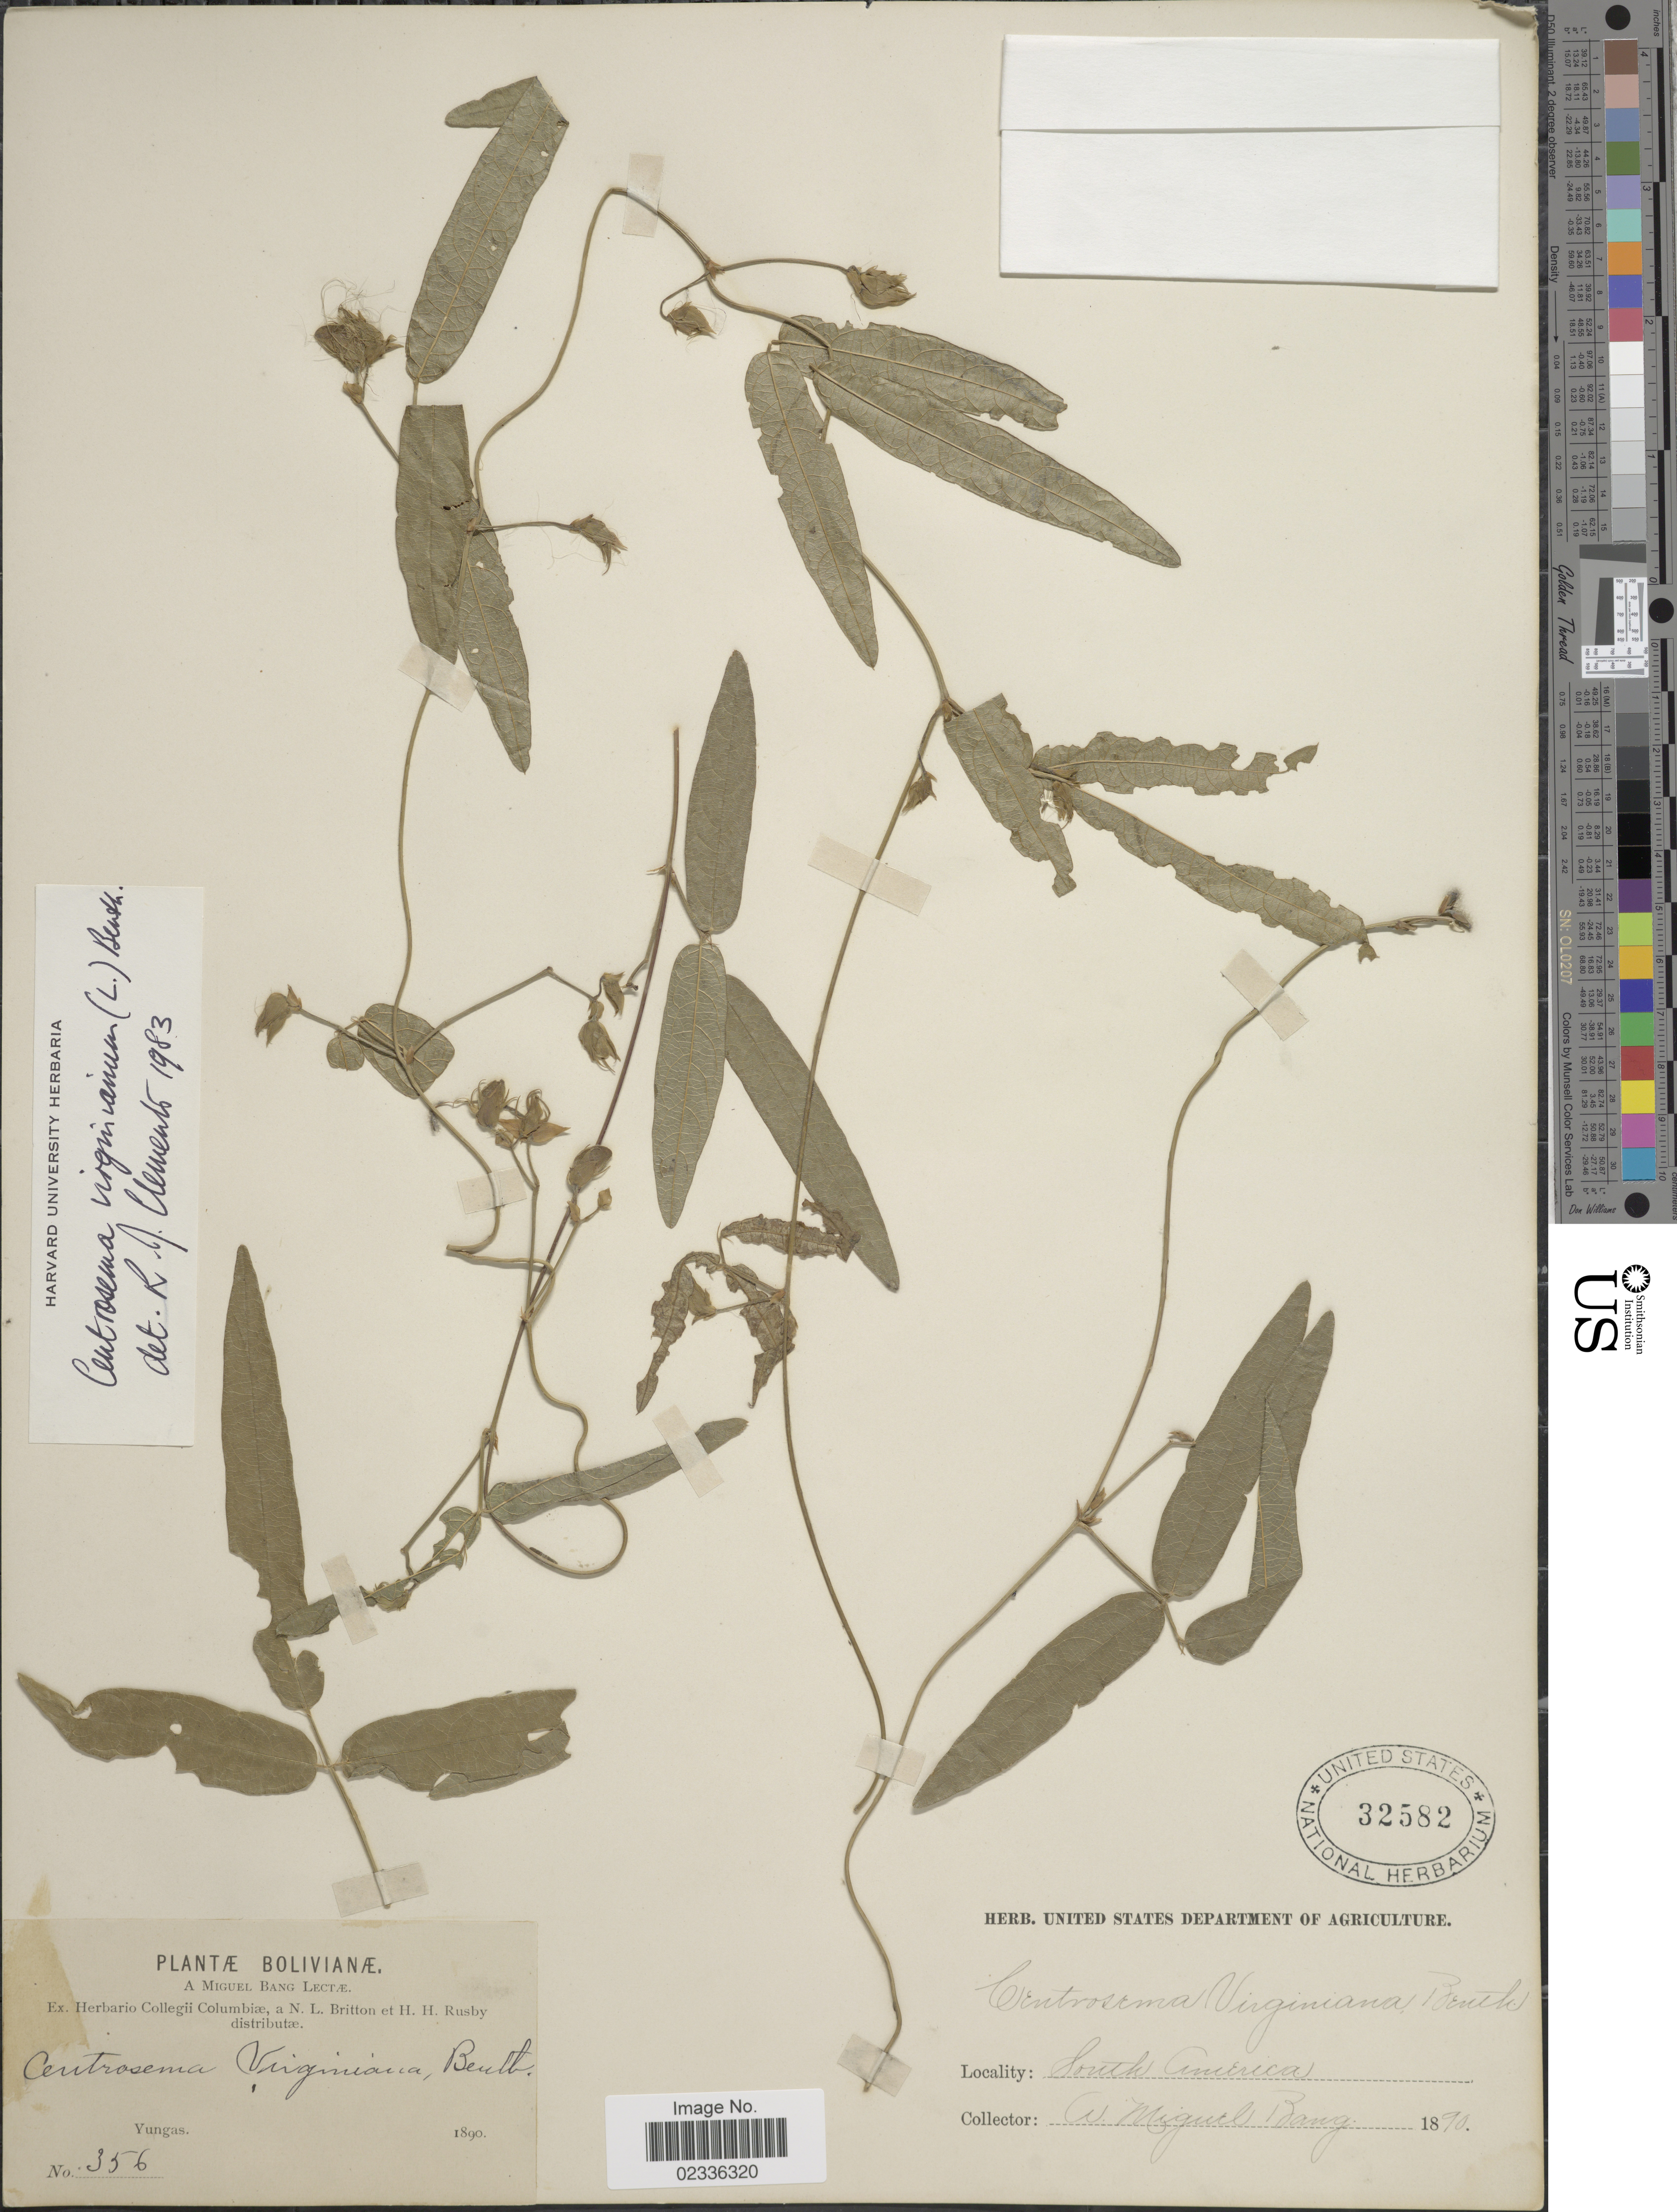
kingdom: Plantae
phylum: Tracheophyta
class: Magnoliopsida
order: Fabales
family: Fabaceae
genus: Centrosema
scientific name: Centrosema virginianum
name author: (L.) Benth.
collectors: M. Bang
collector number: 356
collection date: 1890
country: Bolivia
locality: Yungas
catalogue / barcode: US 32582